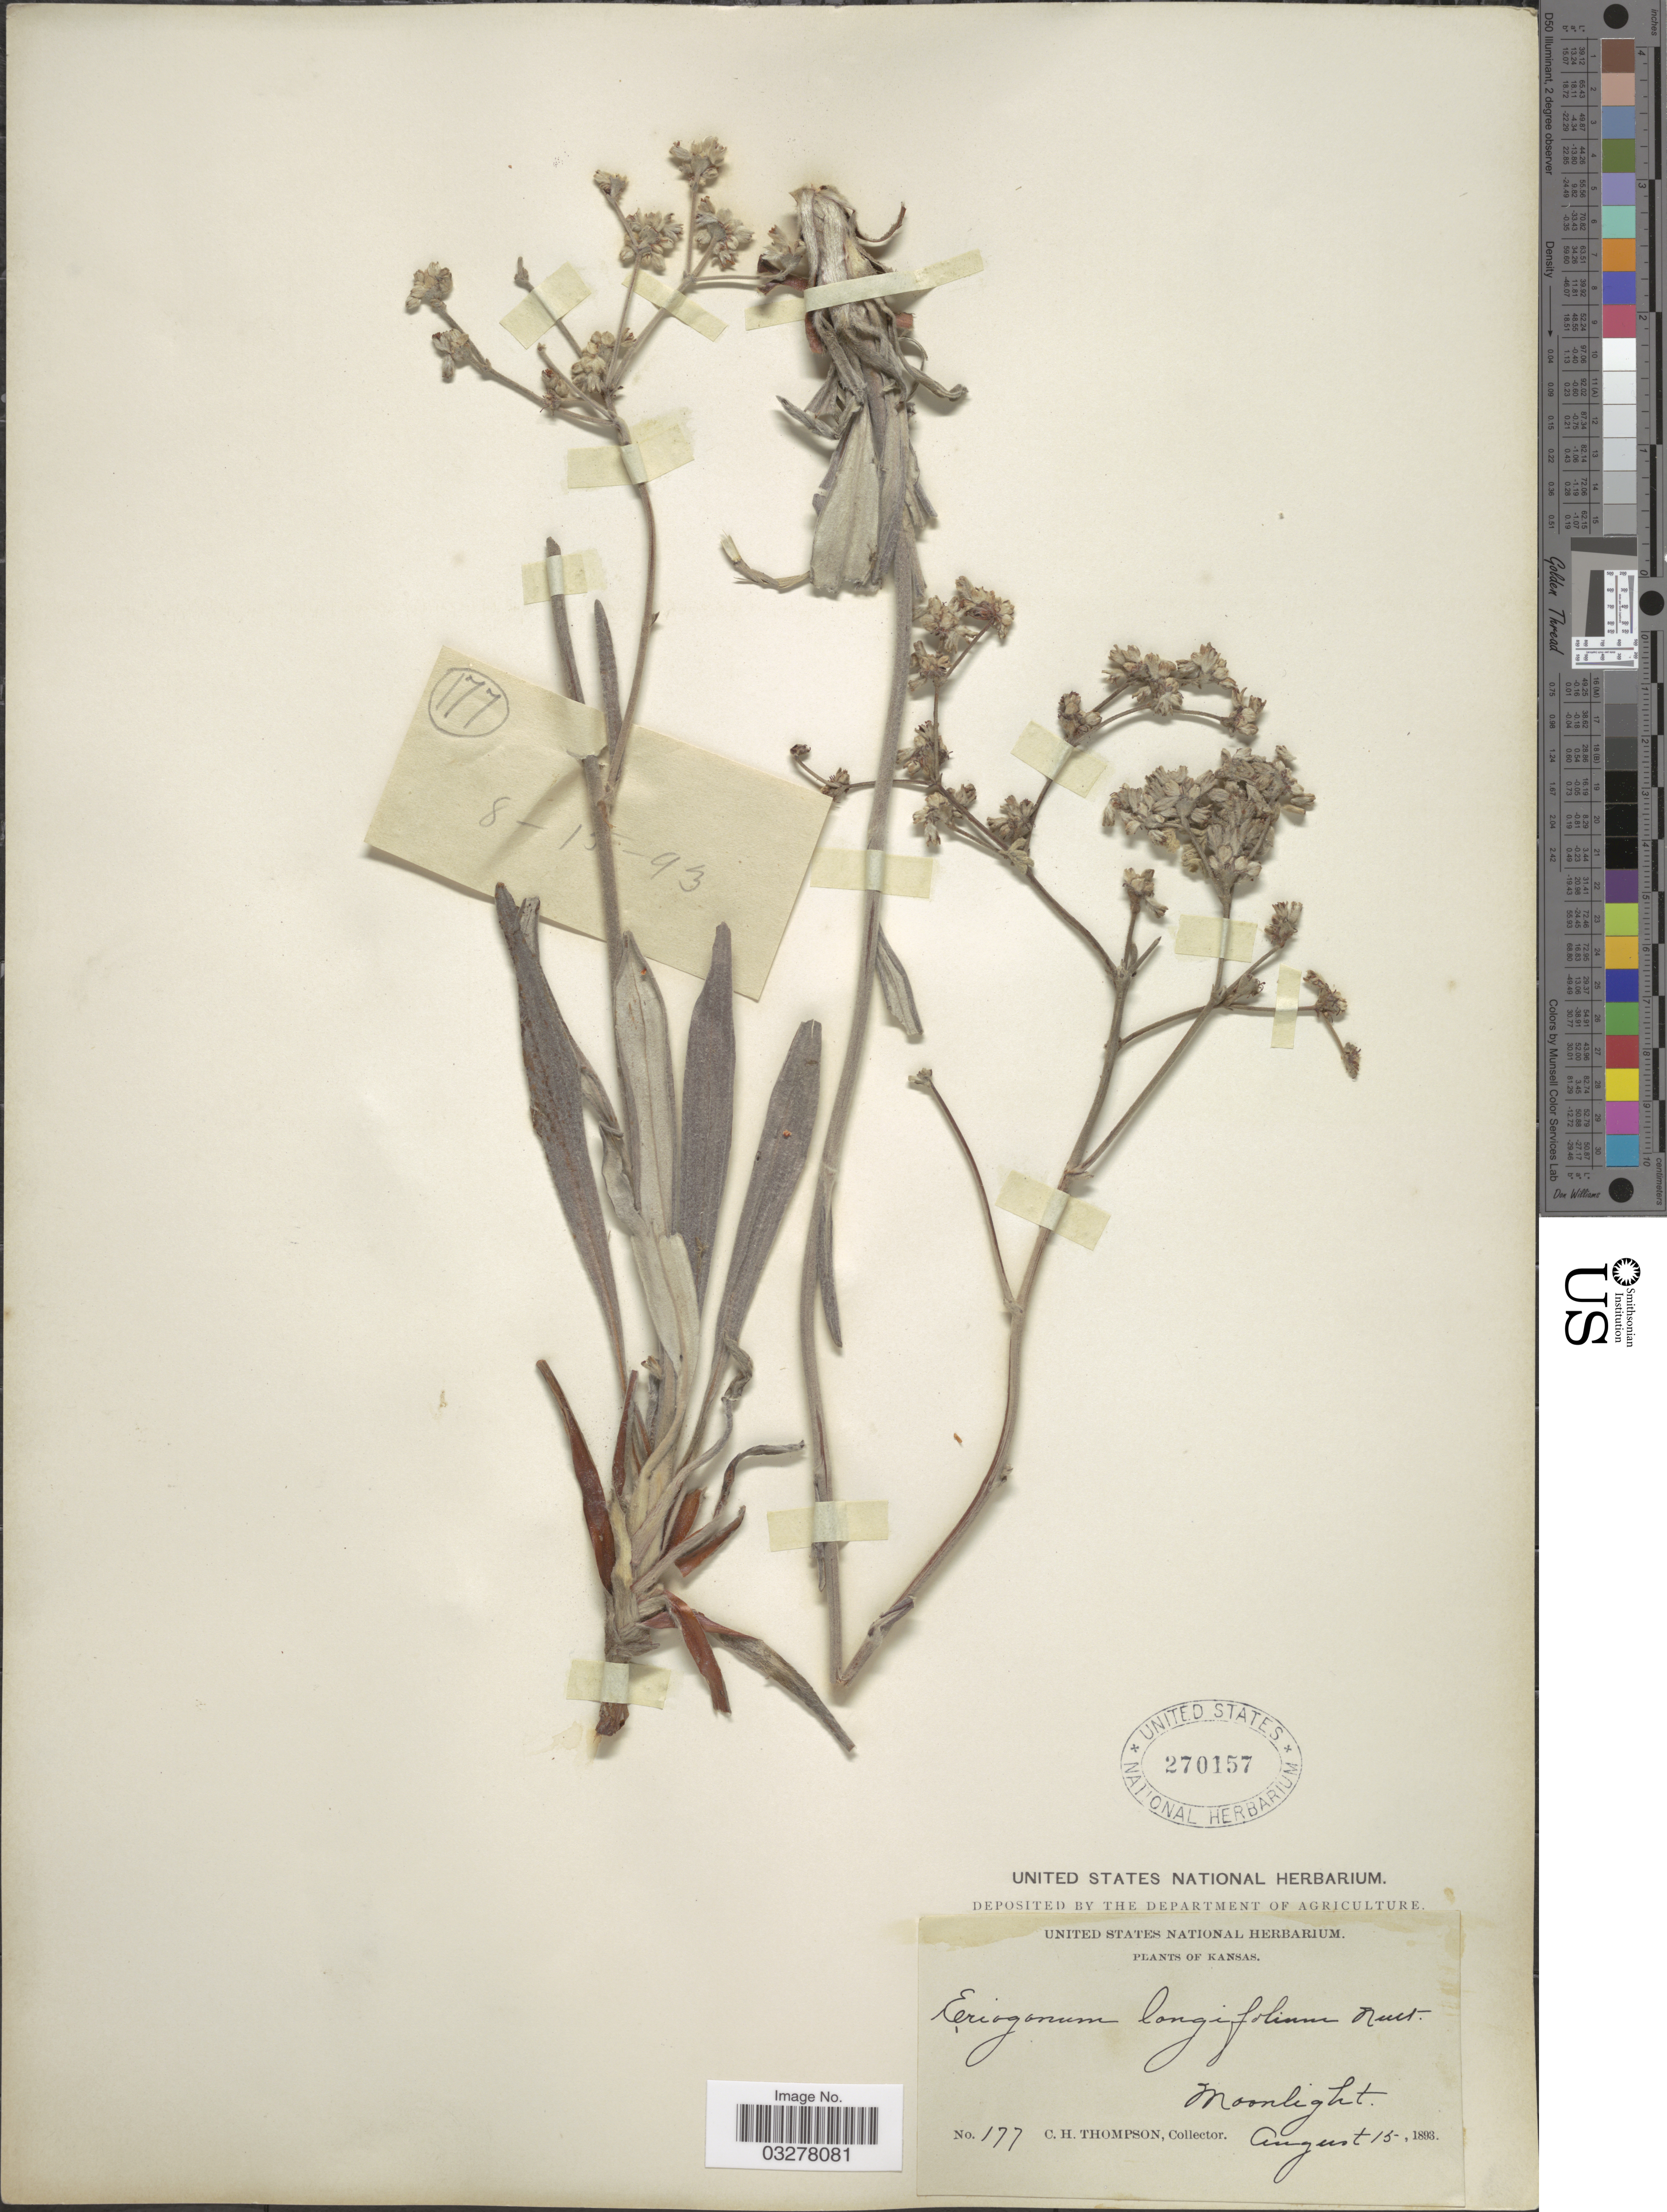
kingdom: Plantae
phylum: Tracheophyta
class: Magnoliopsida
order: Caryophyllales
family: Polygonaceae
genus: Eriogonum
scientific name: Eriogonum longifolium var. lindheimeri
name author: Gand.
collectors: C. H. Thompson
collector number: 177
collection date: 1893-08-15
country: United States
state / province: Kansas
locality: Moonlight.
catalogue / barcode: US 270157